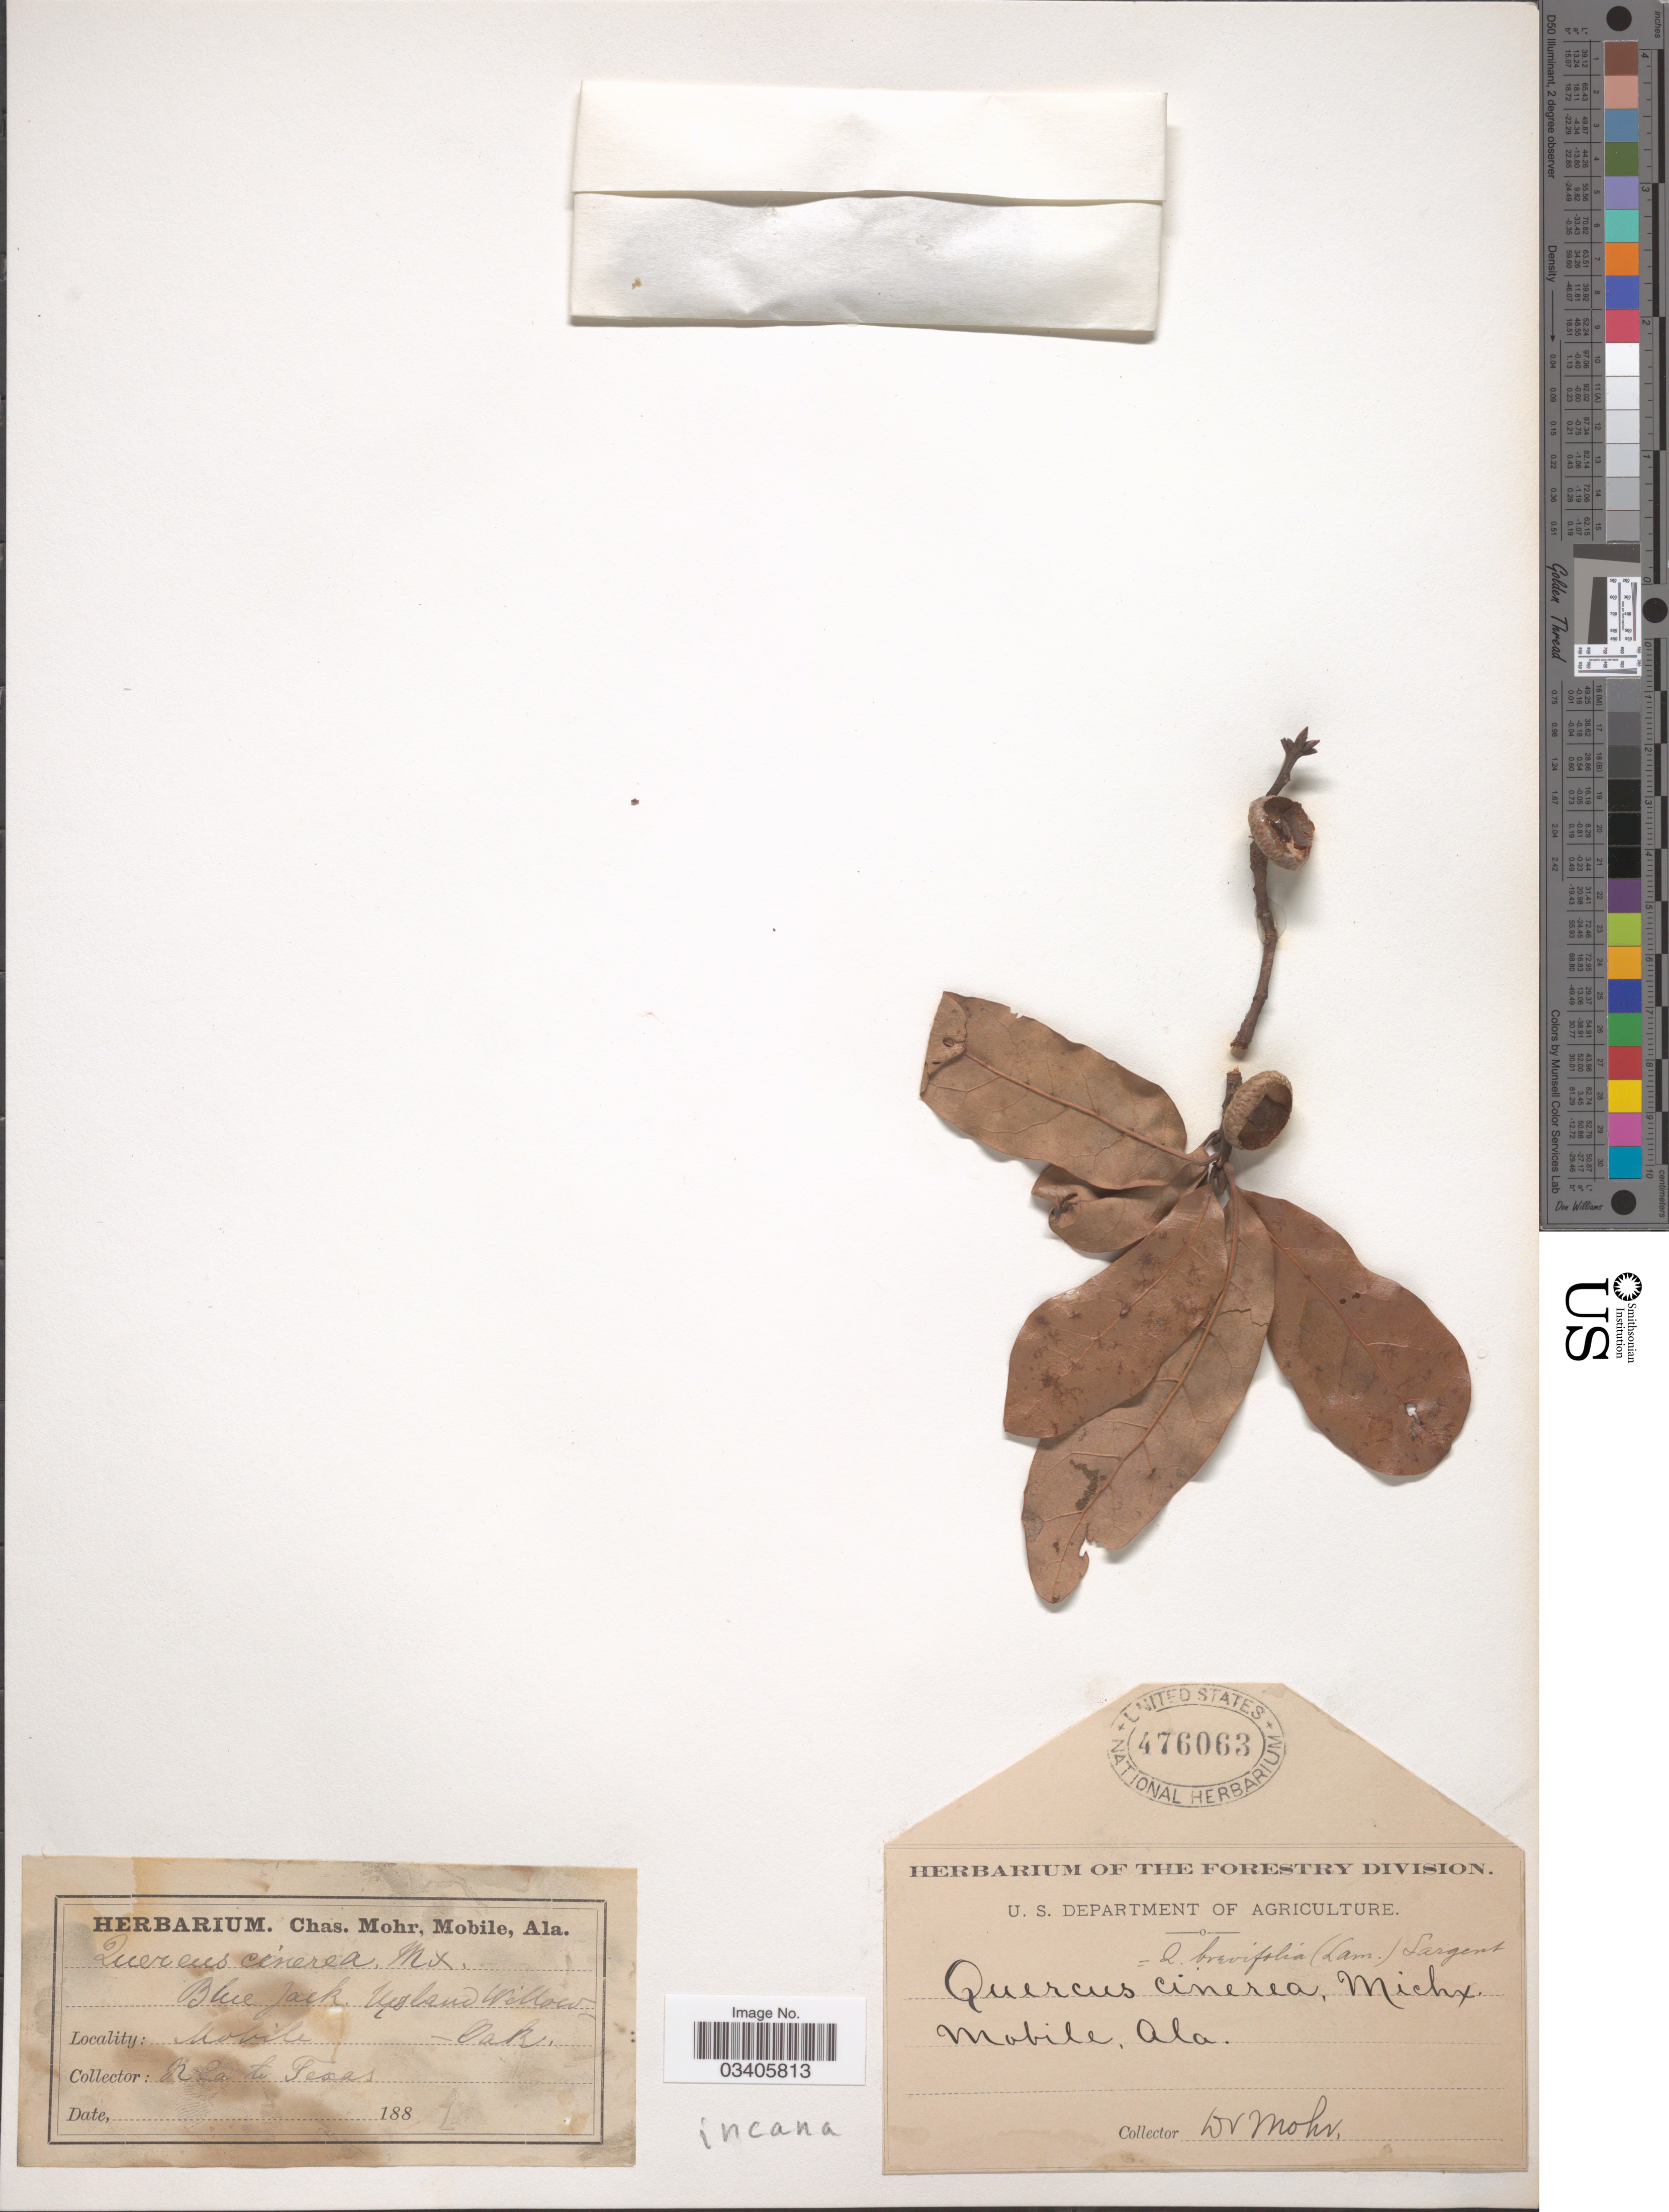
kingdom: Plantae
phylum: Tracheophyta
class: Magnoliopsida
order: Fagales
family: Fagaceae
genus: Quercus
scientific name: Quercus incana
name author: W. Bartram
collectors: Mohr, C. T. (herbarium)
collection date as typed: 188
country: United States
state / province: Alabama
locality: Mobile.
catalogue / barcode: US 476063